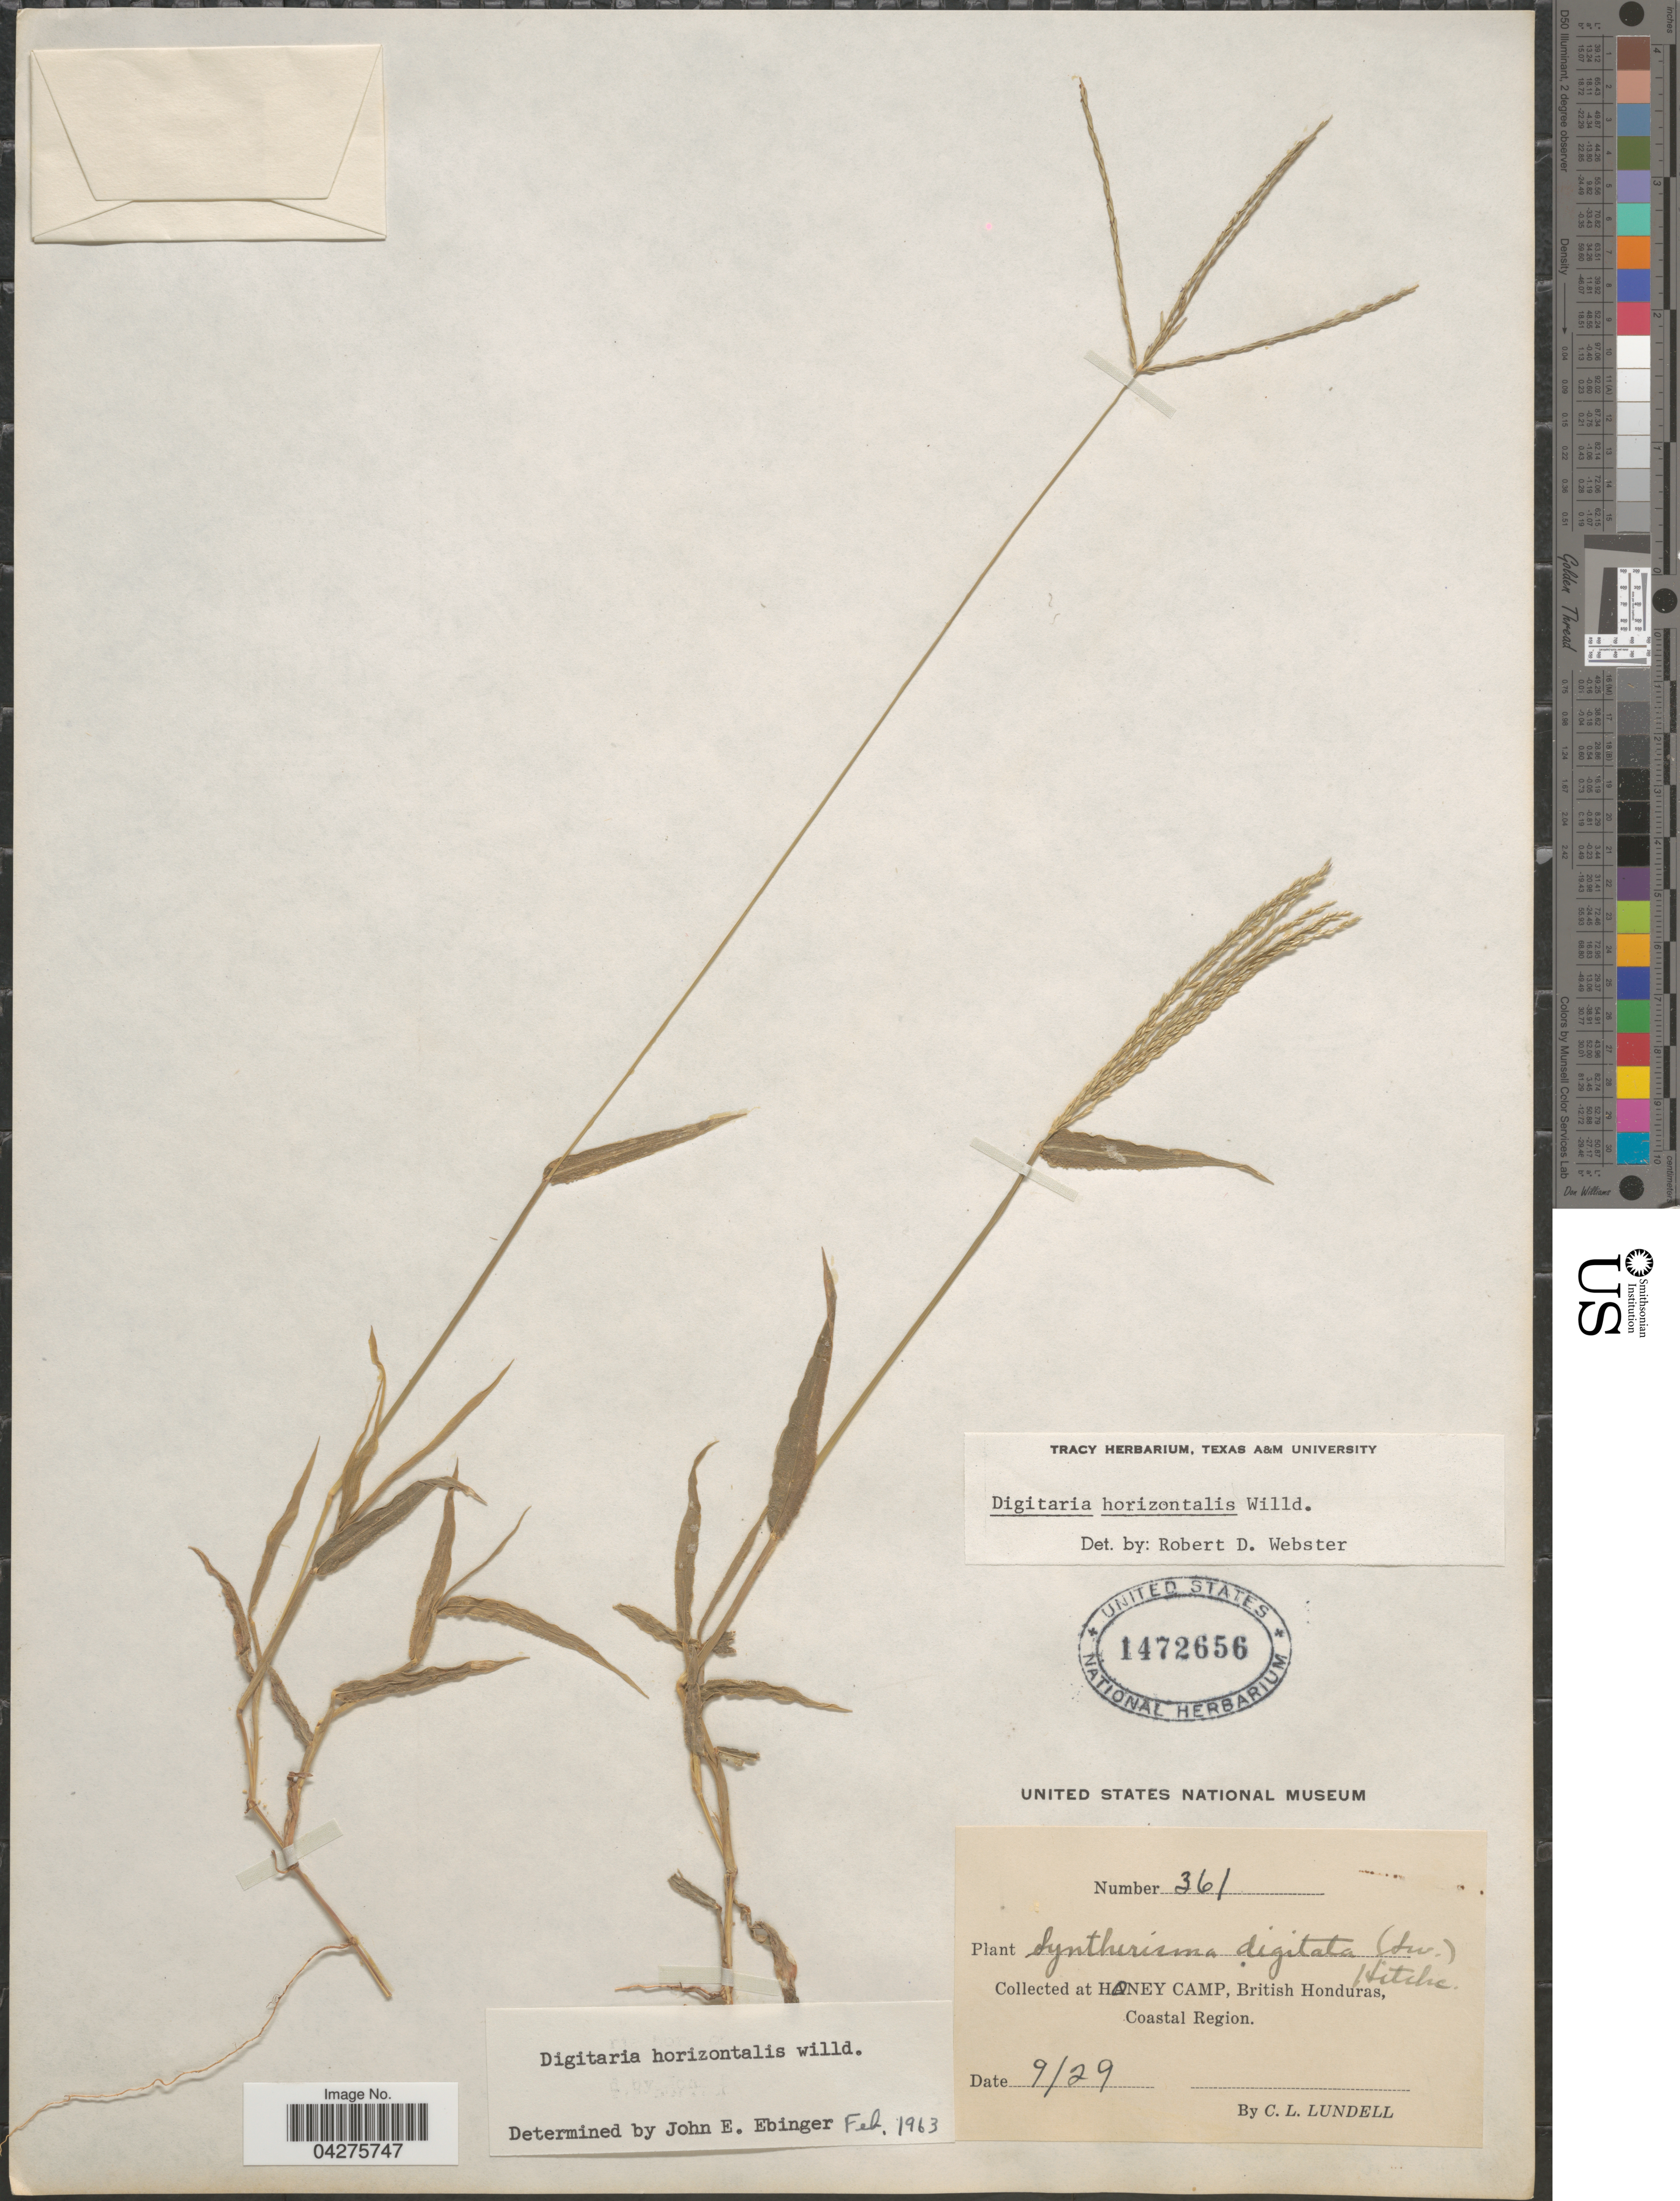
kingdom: Plantae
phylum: Tracheophyta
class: Liliopsida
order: Poales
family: Poaceae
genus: Digitaria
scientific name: Digitaria horizontalis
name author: Willd.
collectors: C. L. Lundell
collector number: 361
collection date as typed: Transcribed d/m/y: /9/29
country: Belize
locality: At Honey Camp, British Honduras, Coastal Region.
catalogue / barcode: US 1472656